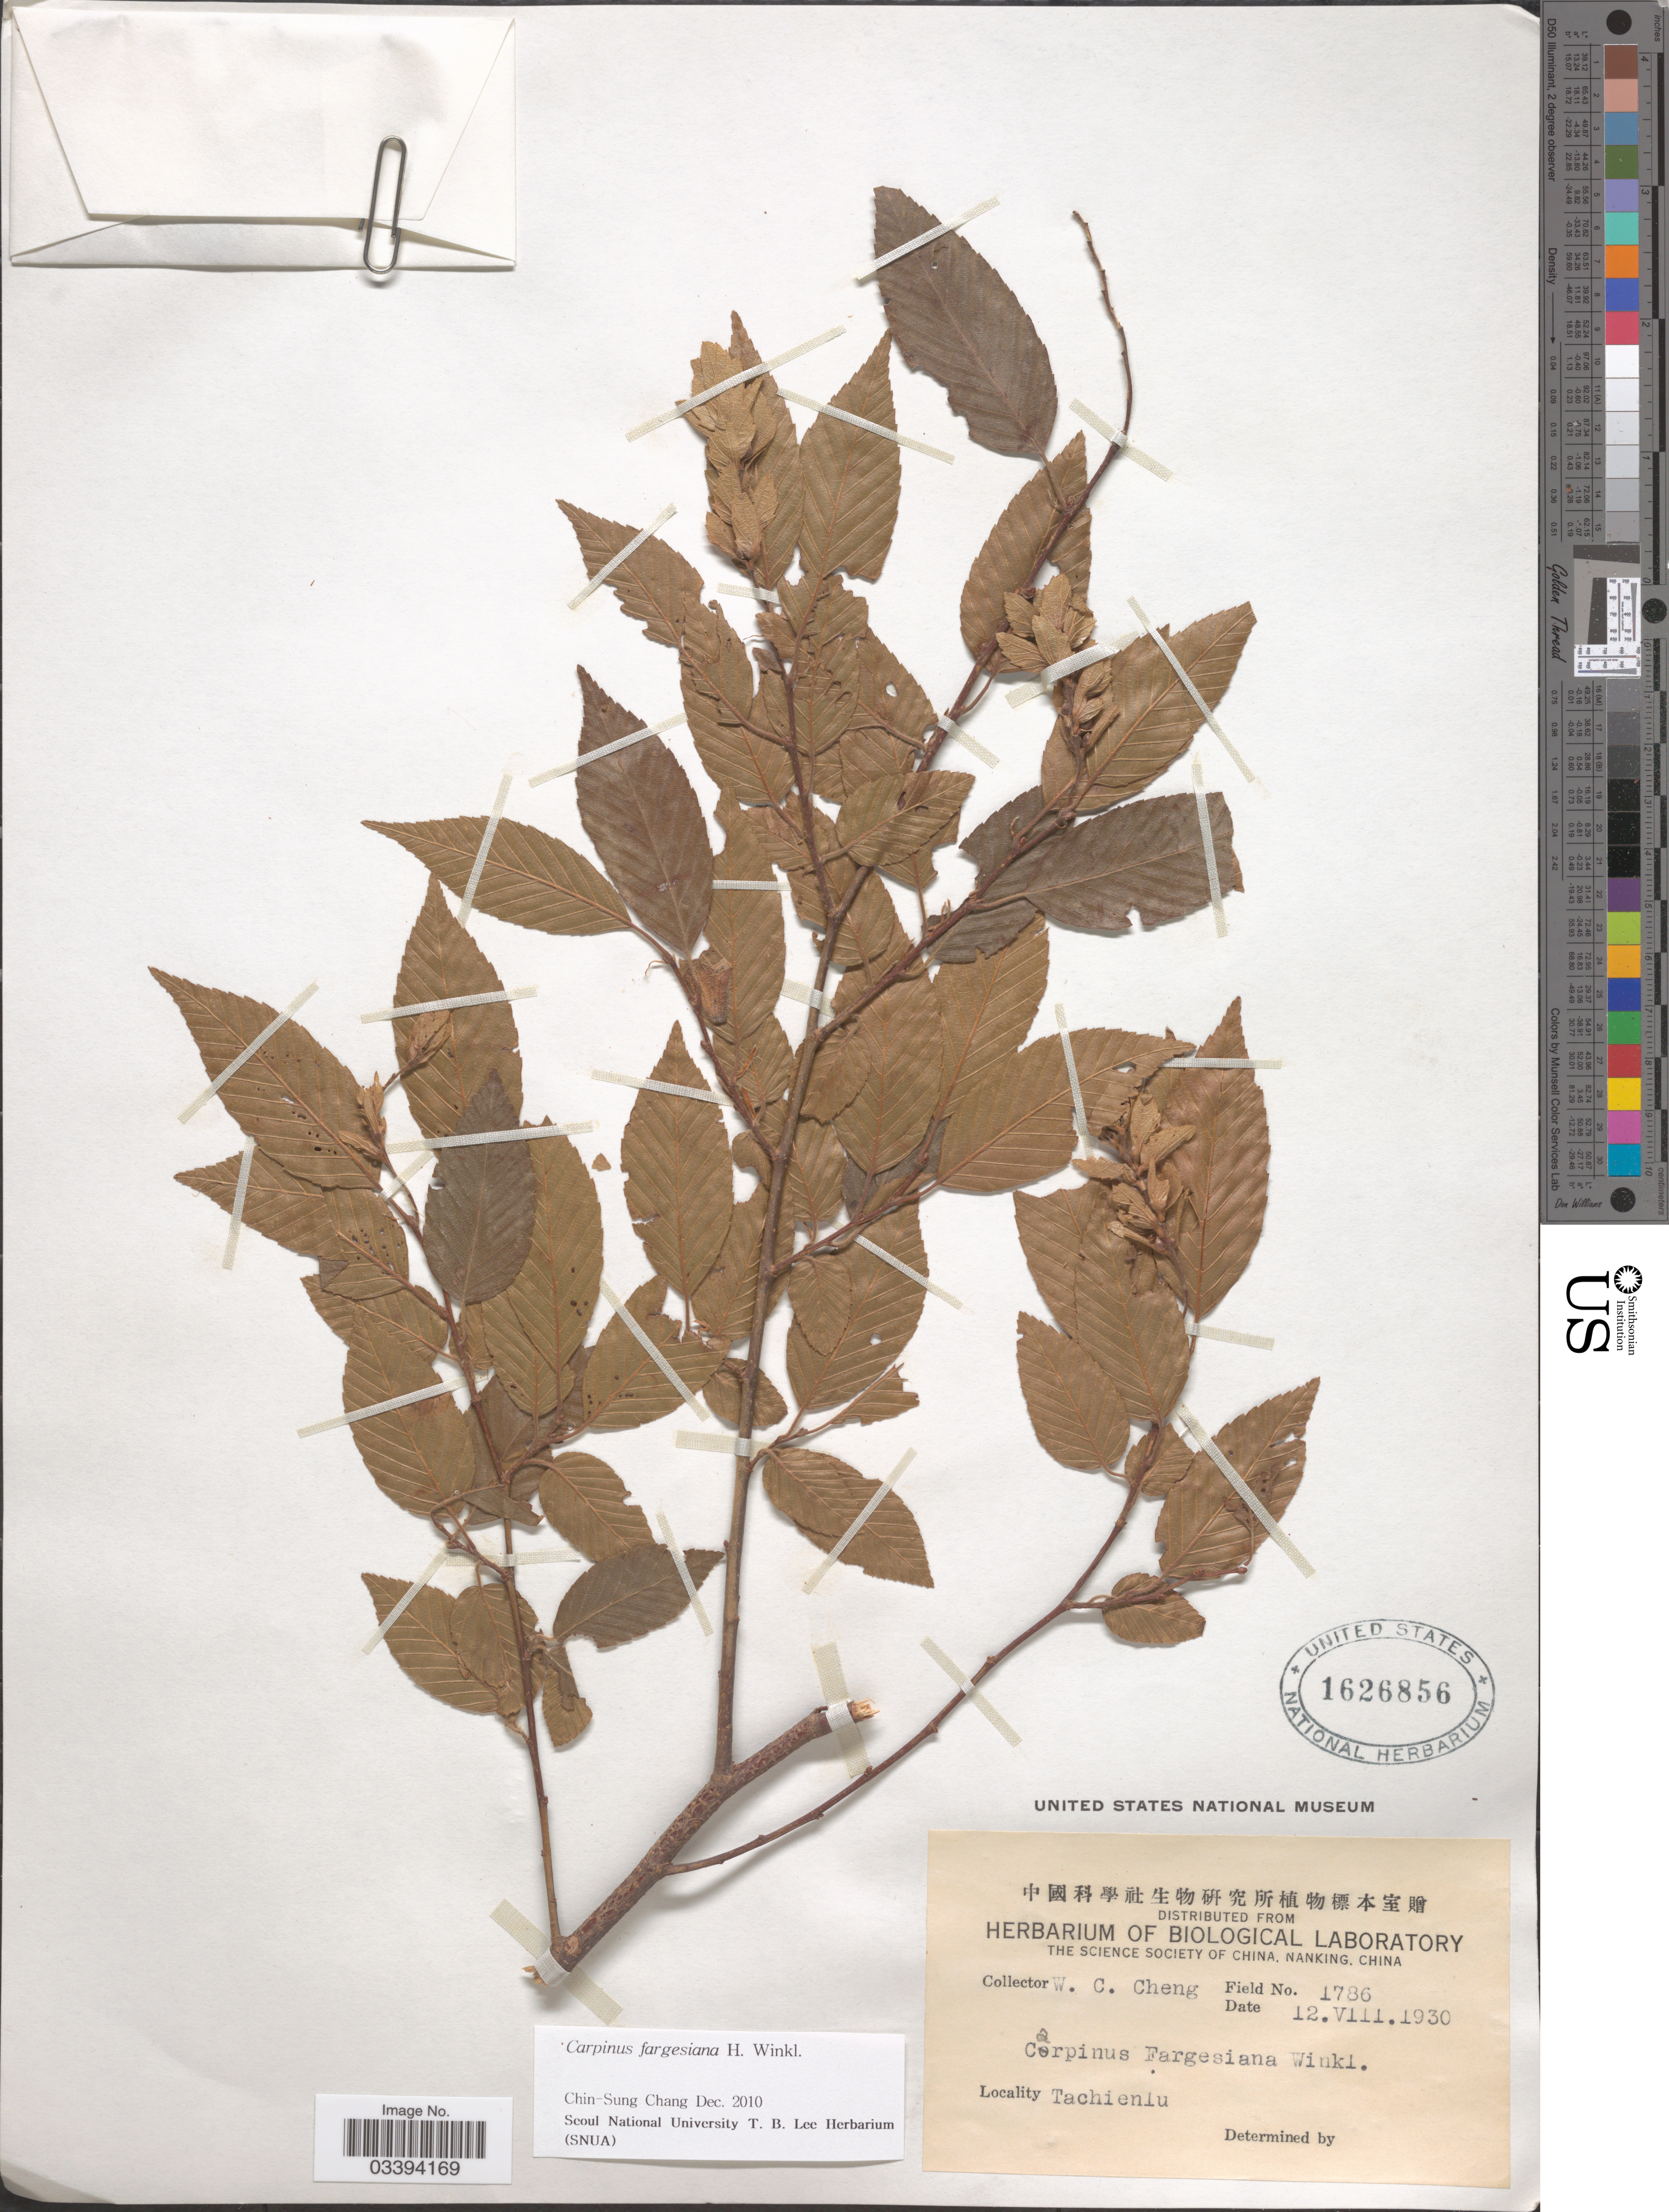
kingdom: Plantae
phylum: Tracheophyta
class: Magnoliopsida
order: Fagales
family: Betulaceae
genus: Carpinus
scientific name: Carpinus fargesiana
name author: H.J.P. Winkl.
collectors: W. C. Cheng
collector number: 1786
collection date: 1930-08-12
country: China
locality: Tachienlu.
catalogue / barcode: US 1626856